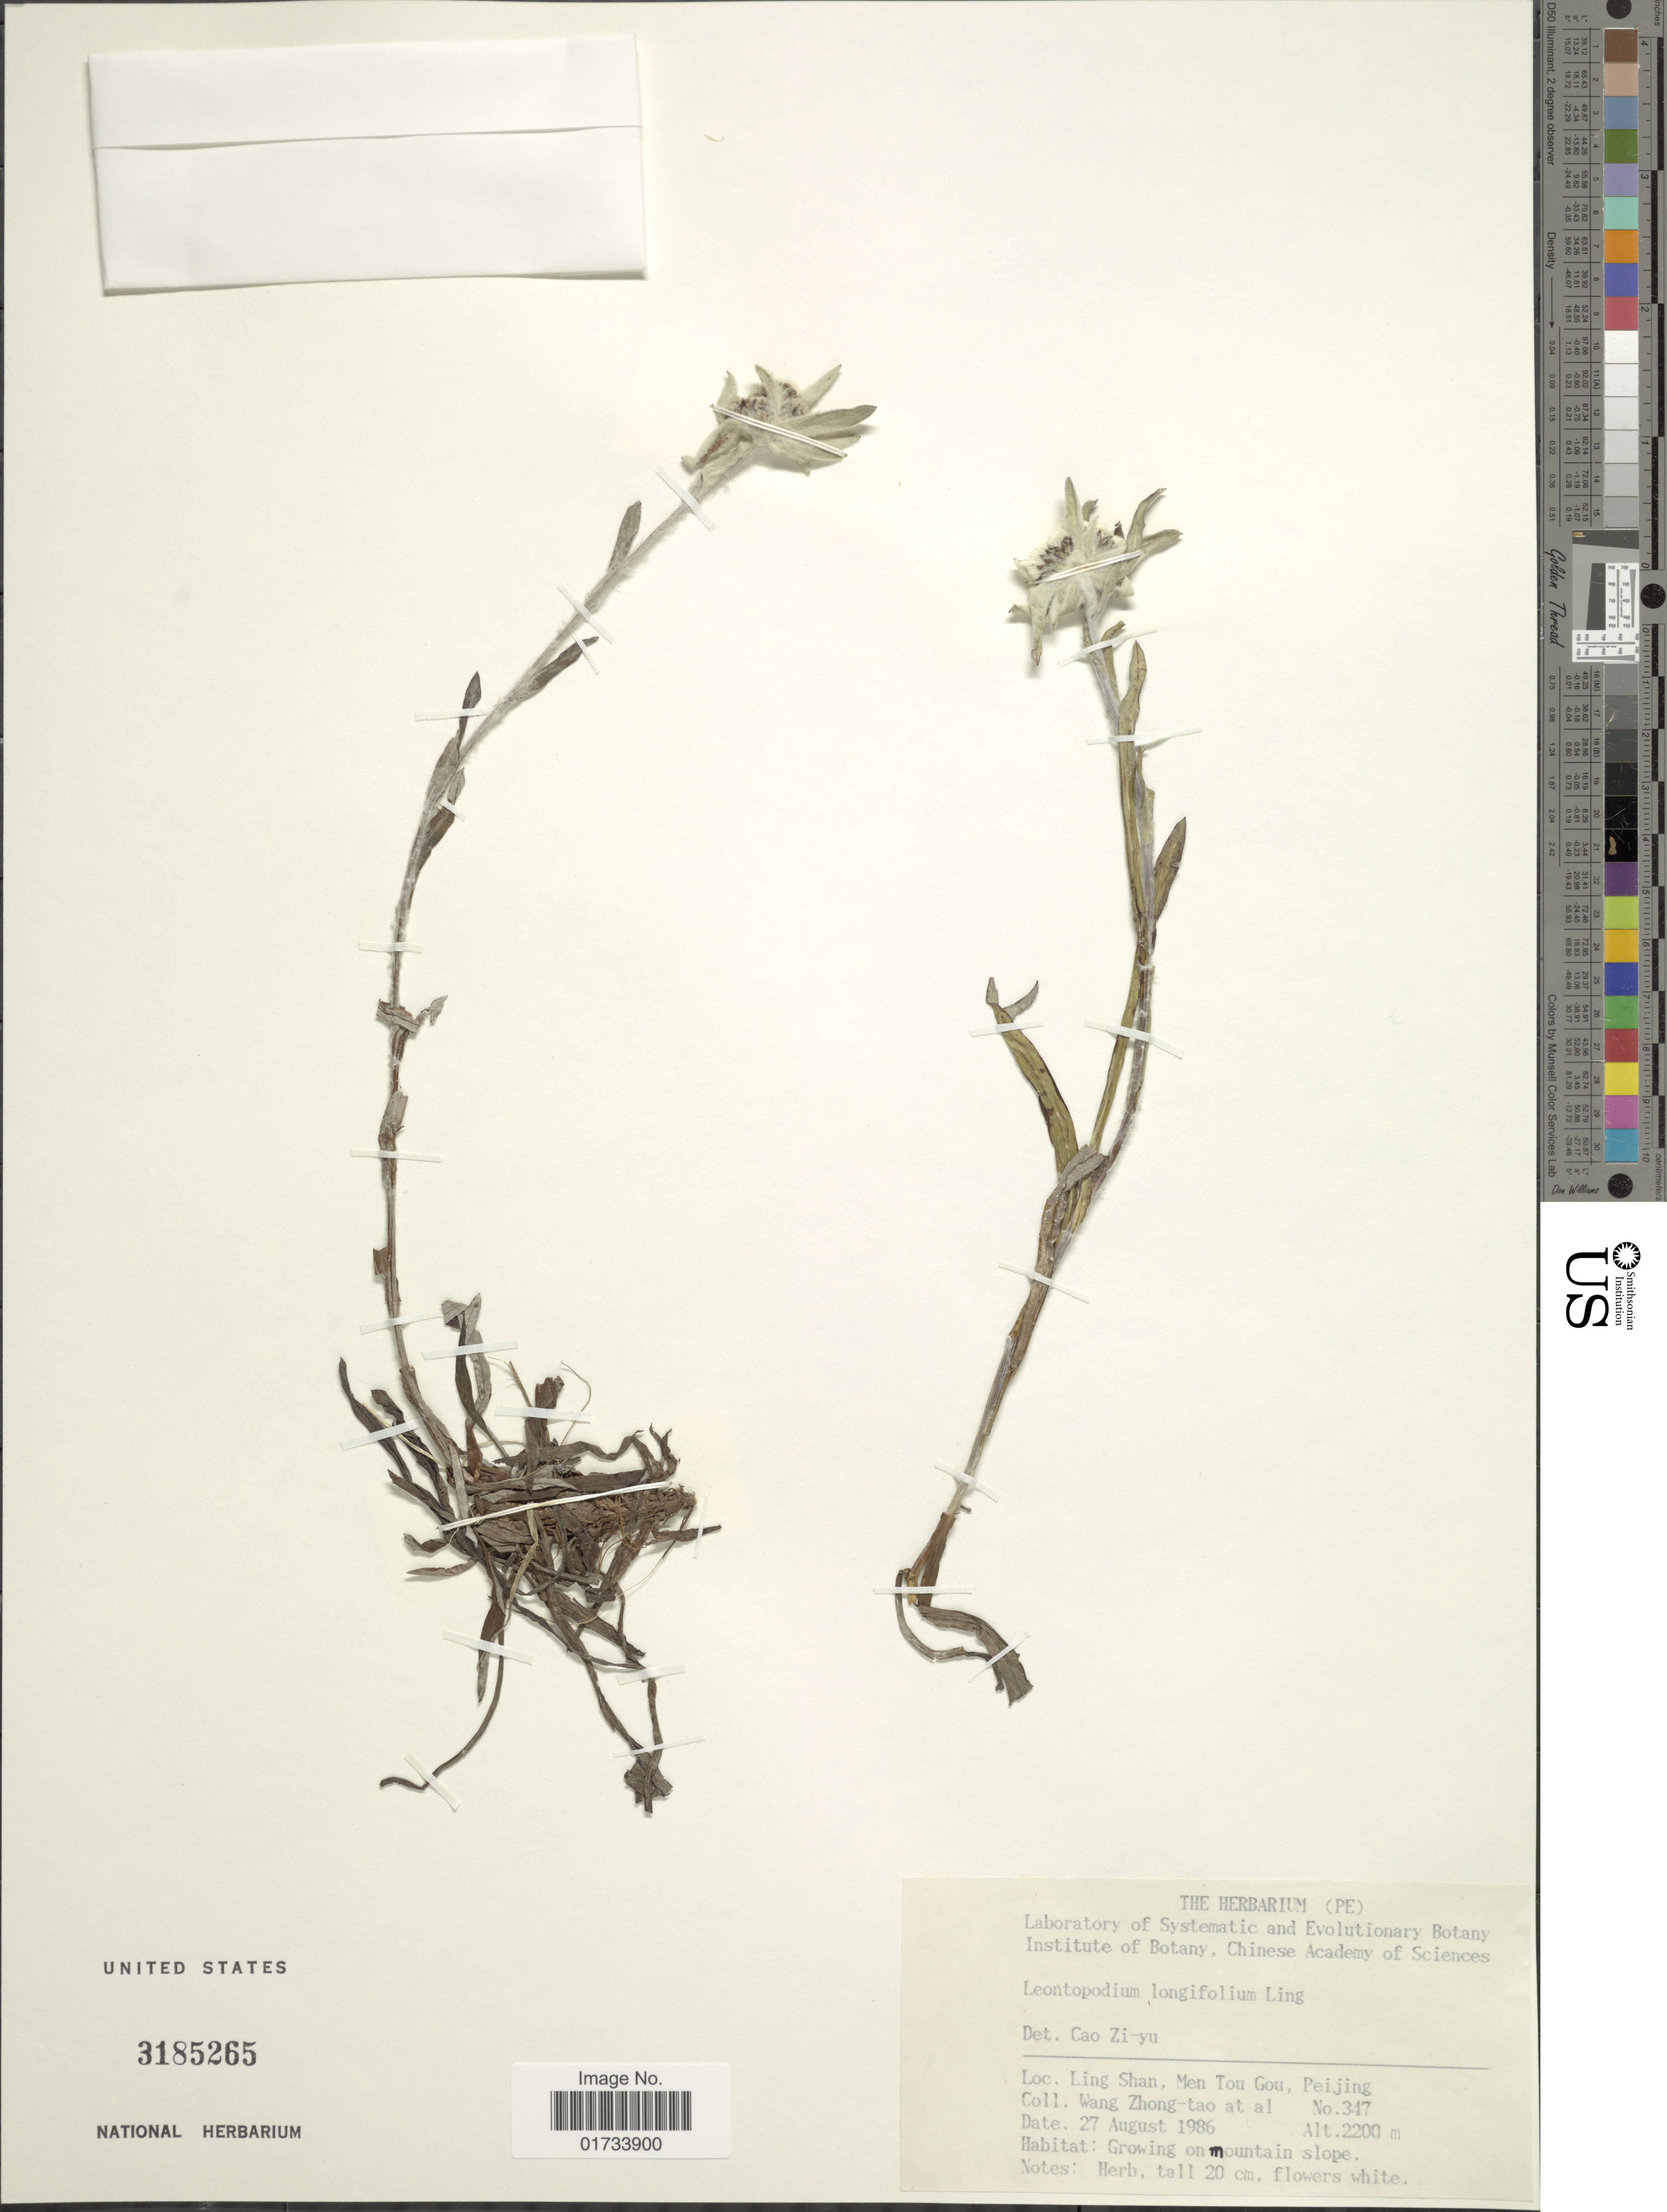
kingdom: Plantae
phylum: Tracheophyta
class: Magnoliopsida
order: Asterales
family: Asteraceae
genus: Leontopodium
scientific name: Leontopodium longifolium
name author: Ling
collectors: W. Zhong-Tao & et al.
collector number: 347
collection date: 1986-08-27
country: China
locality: Ling Shan, Men Tou Gou, Peijing, growing in mountain slope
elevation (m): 2200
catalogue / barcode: US 3185265